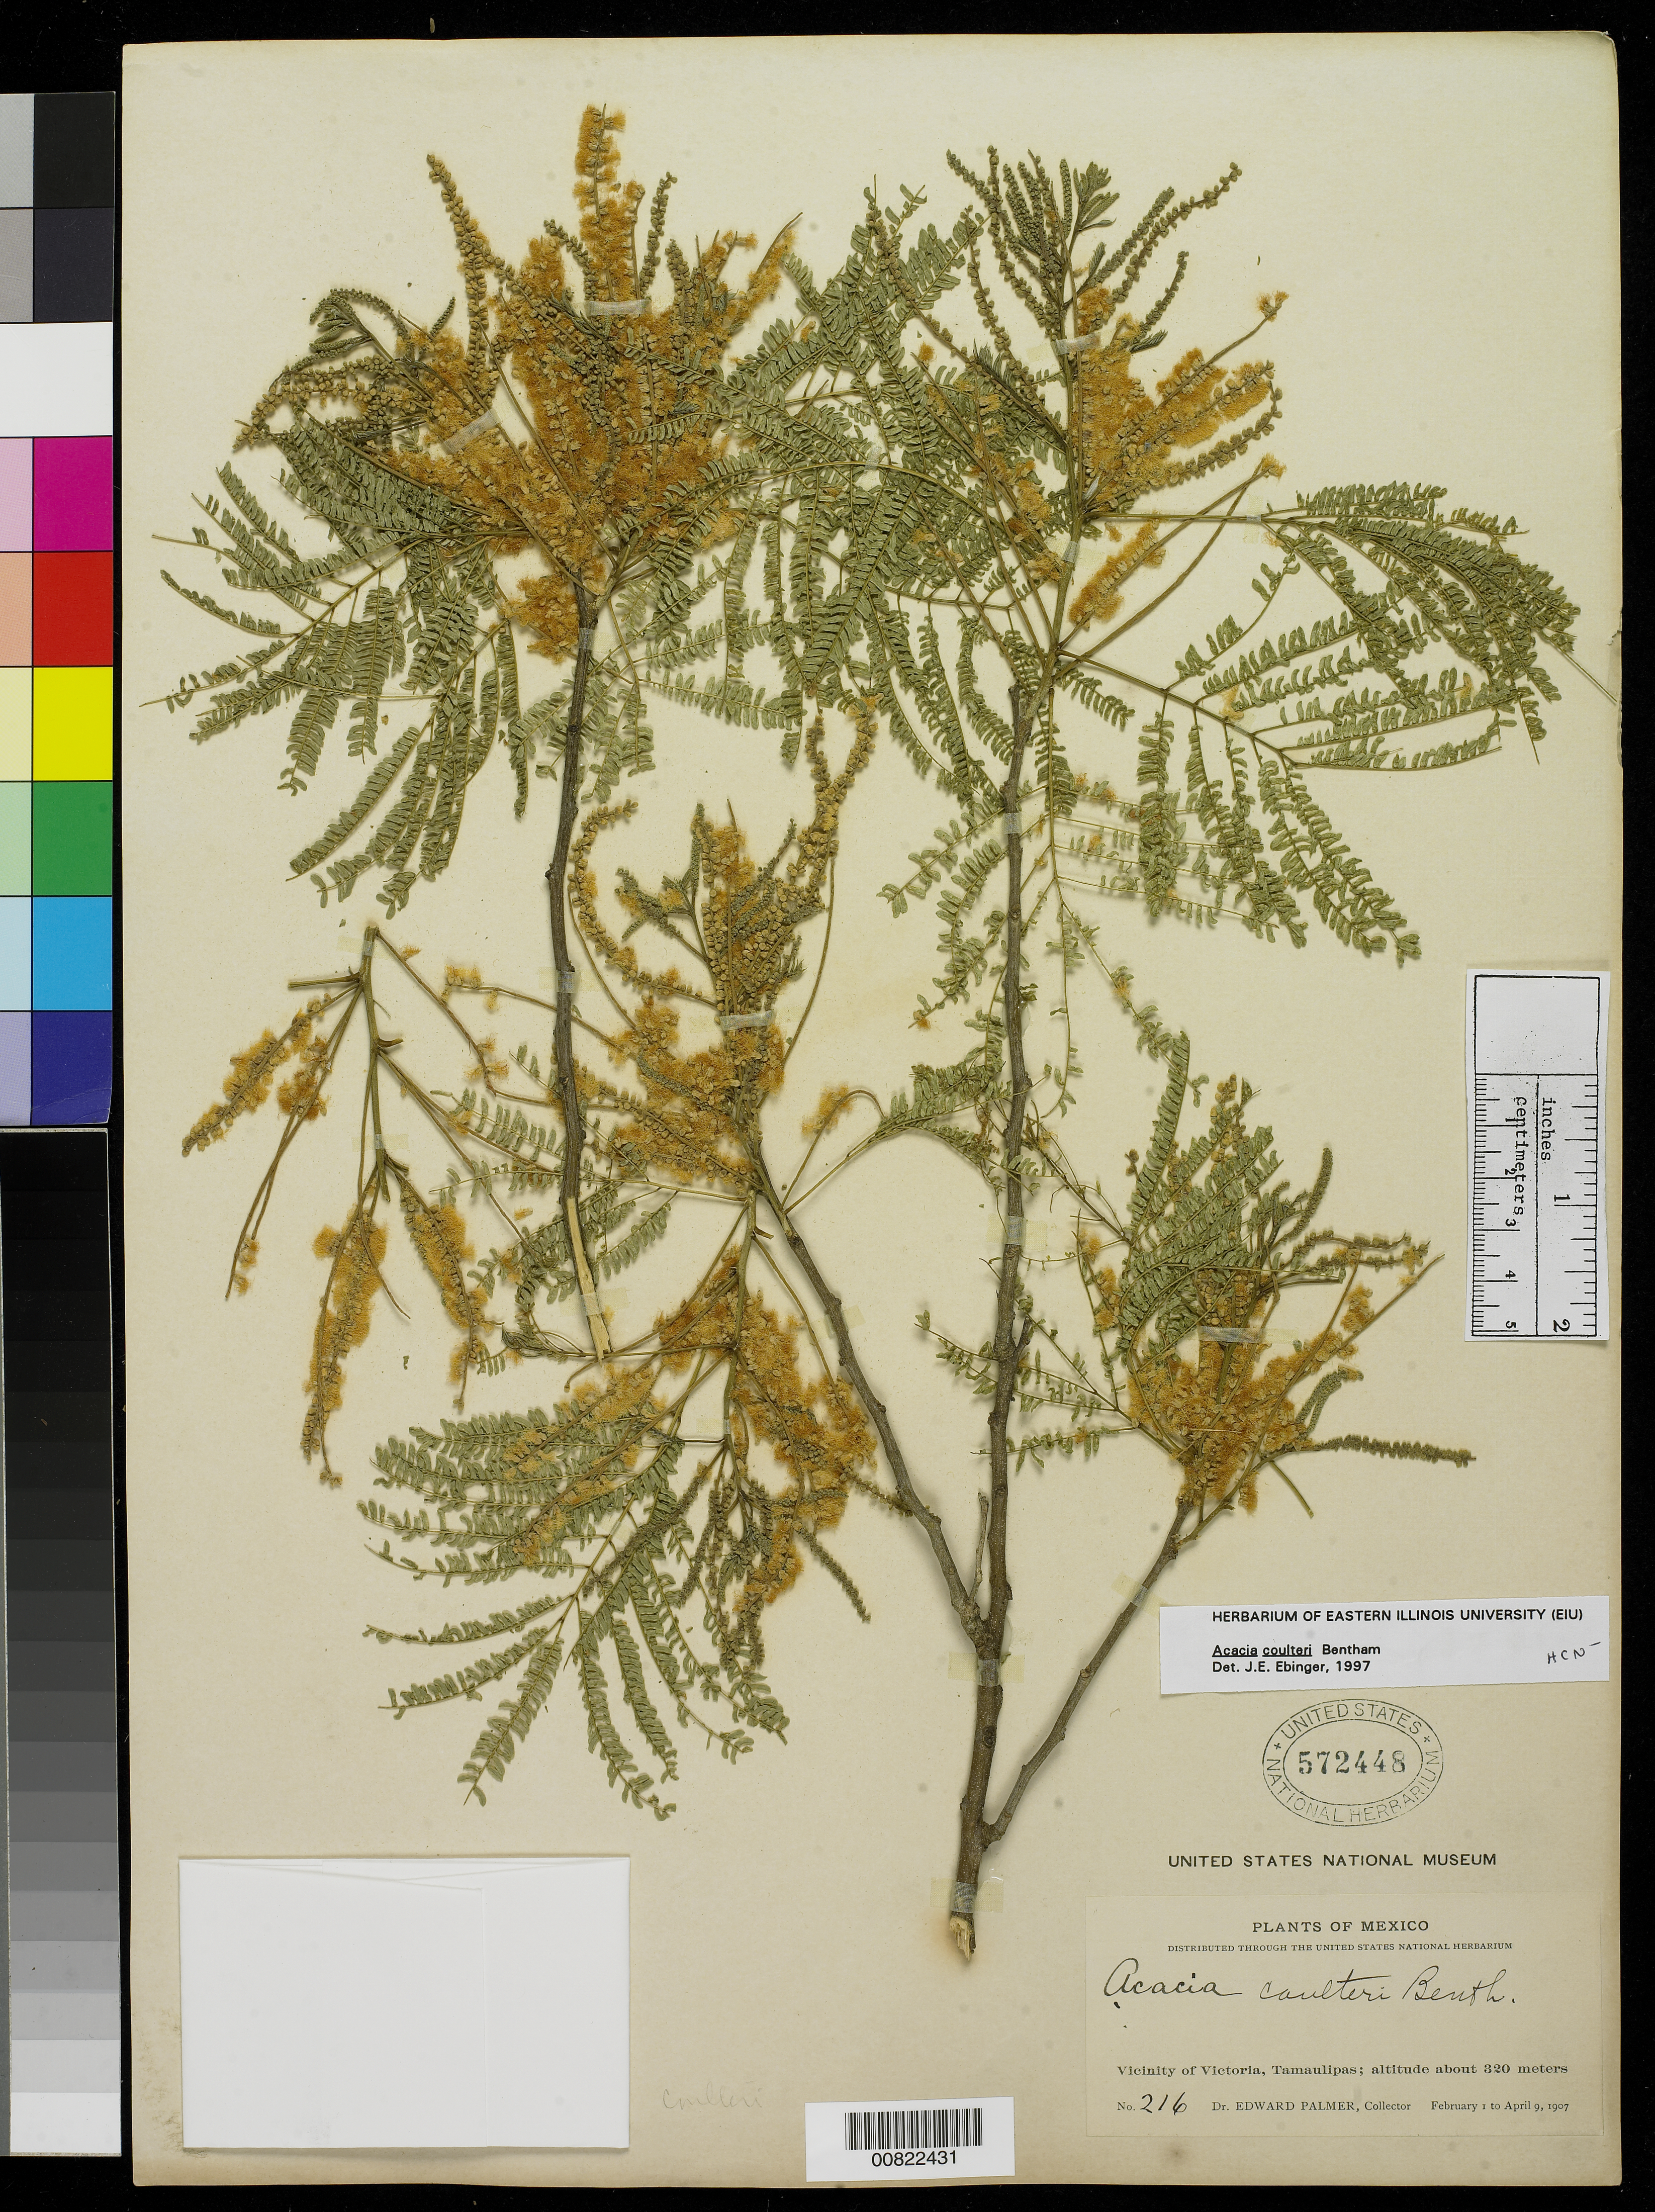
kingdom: Plantae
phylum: Tracheophyta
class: Magnoliopsida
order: Fabales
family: Fabaceae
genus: Mariosousa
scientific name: Mariosousa coulteri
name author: (Benth.) Seigler & Ebinger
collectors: E. Palmer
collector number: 216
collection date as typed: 01 Feb 1907 to 09 Apr 1907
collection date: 1907-02-01/1907-04-09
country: Mexico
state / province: Tamaulipas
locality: Vicinity of Victoria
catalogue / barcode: US 572448